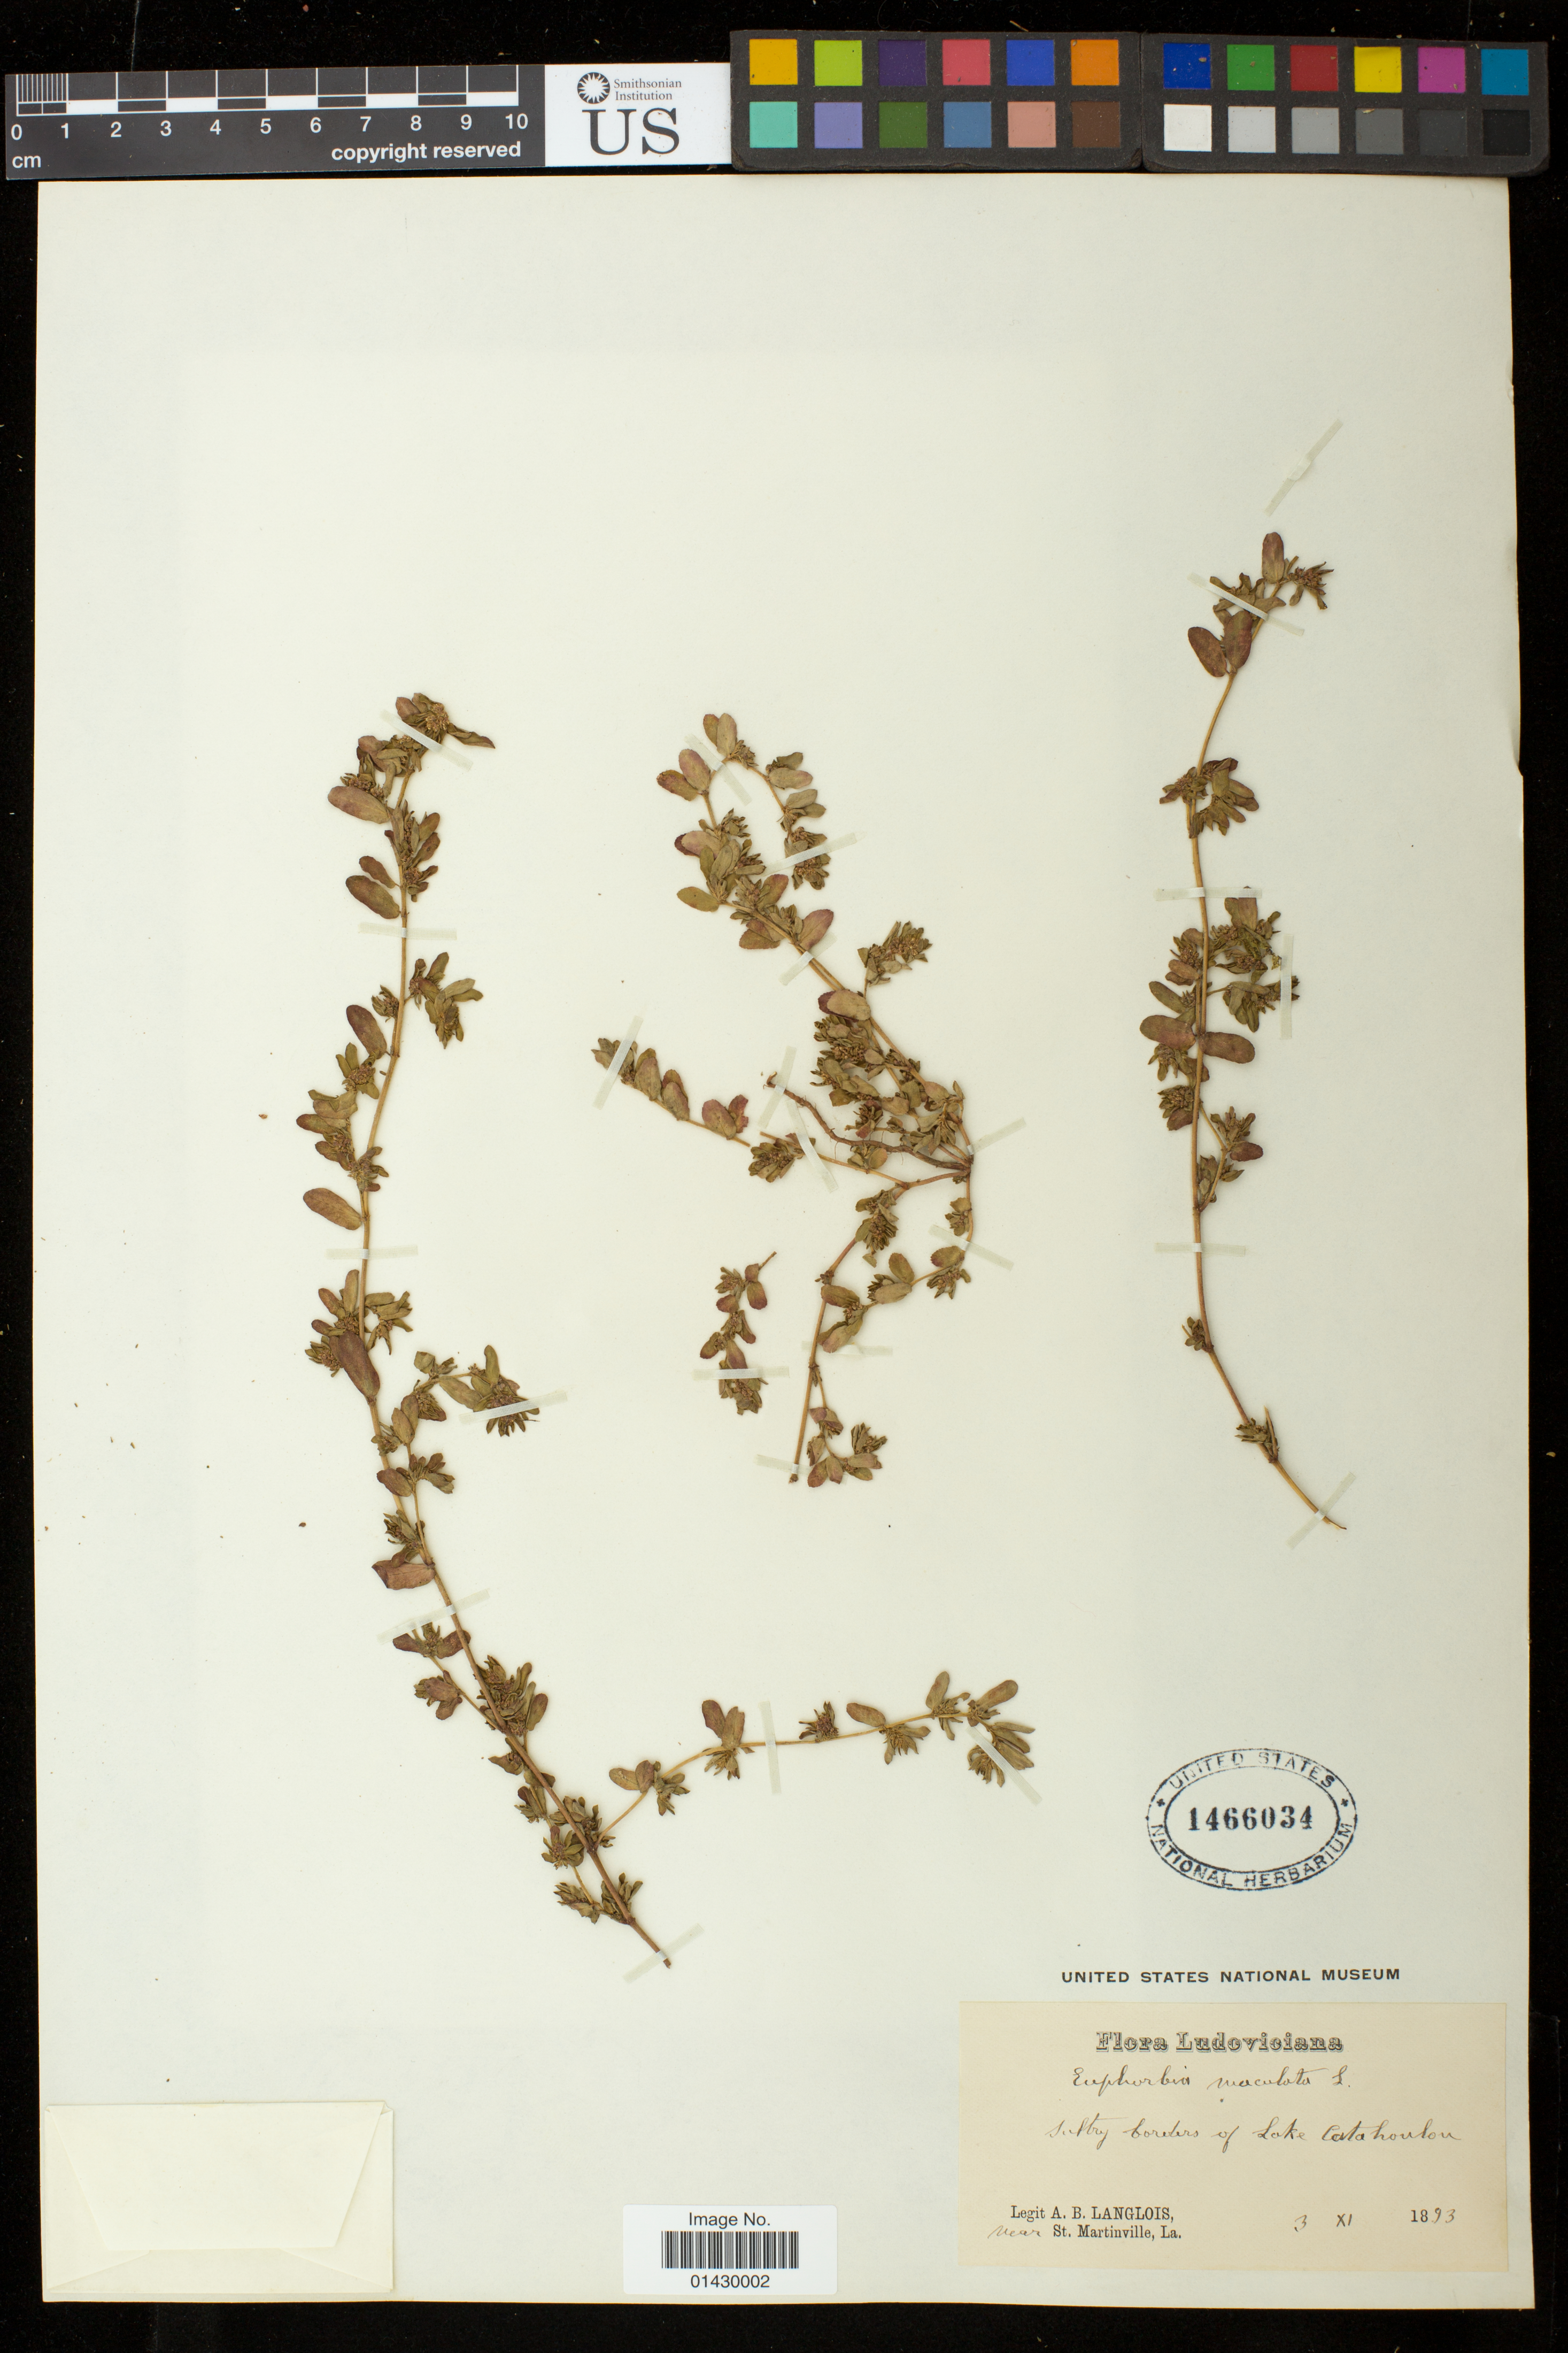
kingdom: Plantae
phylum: Tracheophyta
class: Magnoliopsida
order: Malpighiales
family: Euphorbiaceae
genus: Euphorbia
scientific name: Euphorbia maculata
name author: L.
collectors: A. B. Langlois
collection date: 1893-11-03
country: United States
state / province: Louisiana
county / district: La Salle Parish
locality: Lake Catahoulou; near St. Martinville, La.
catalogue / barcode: US 1466034